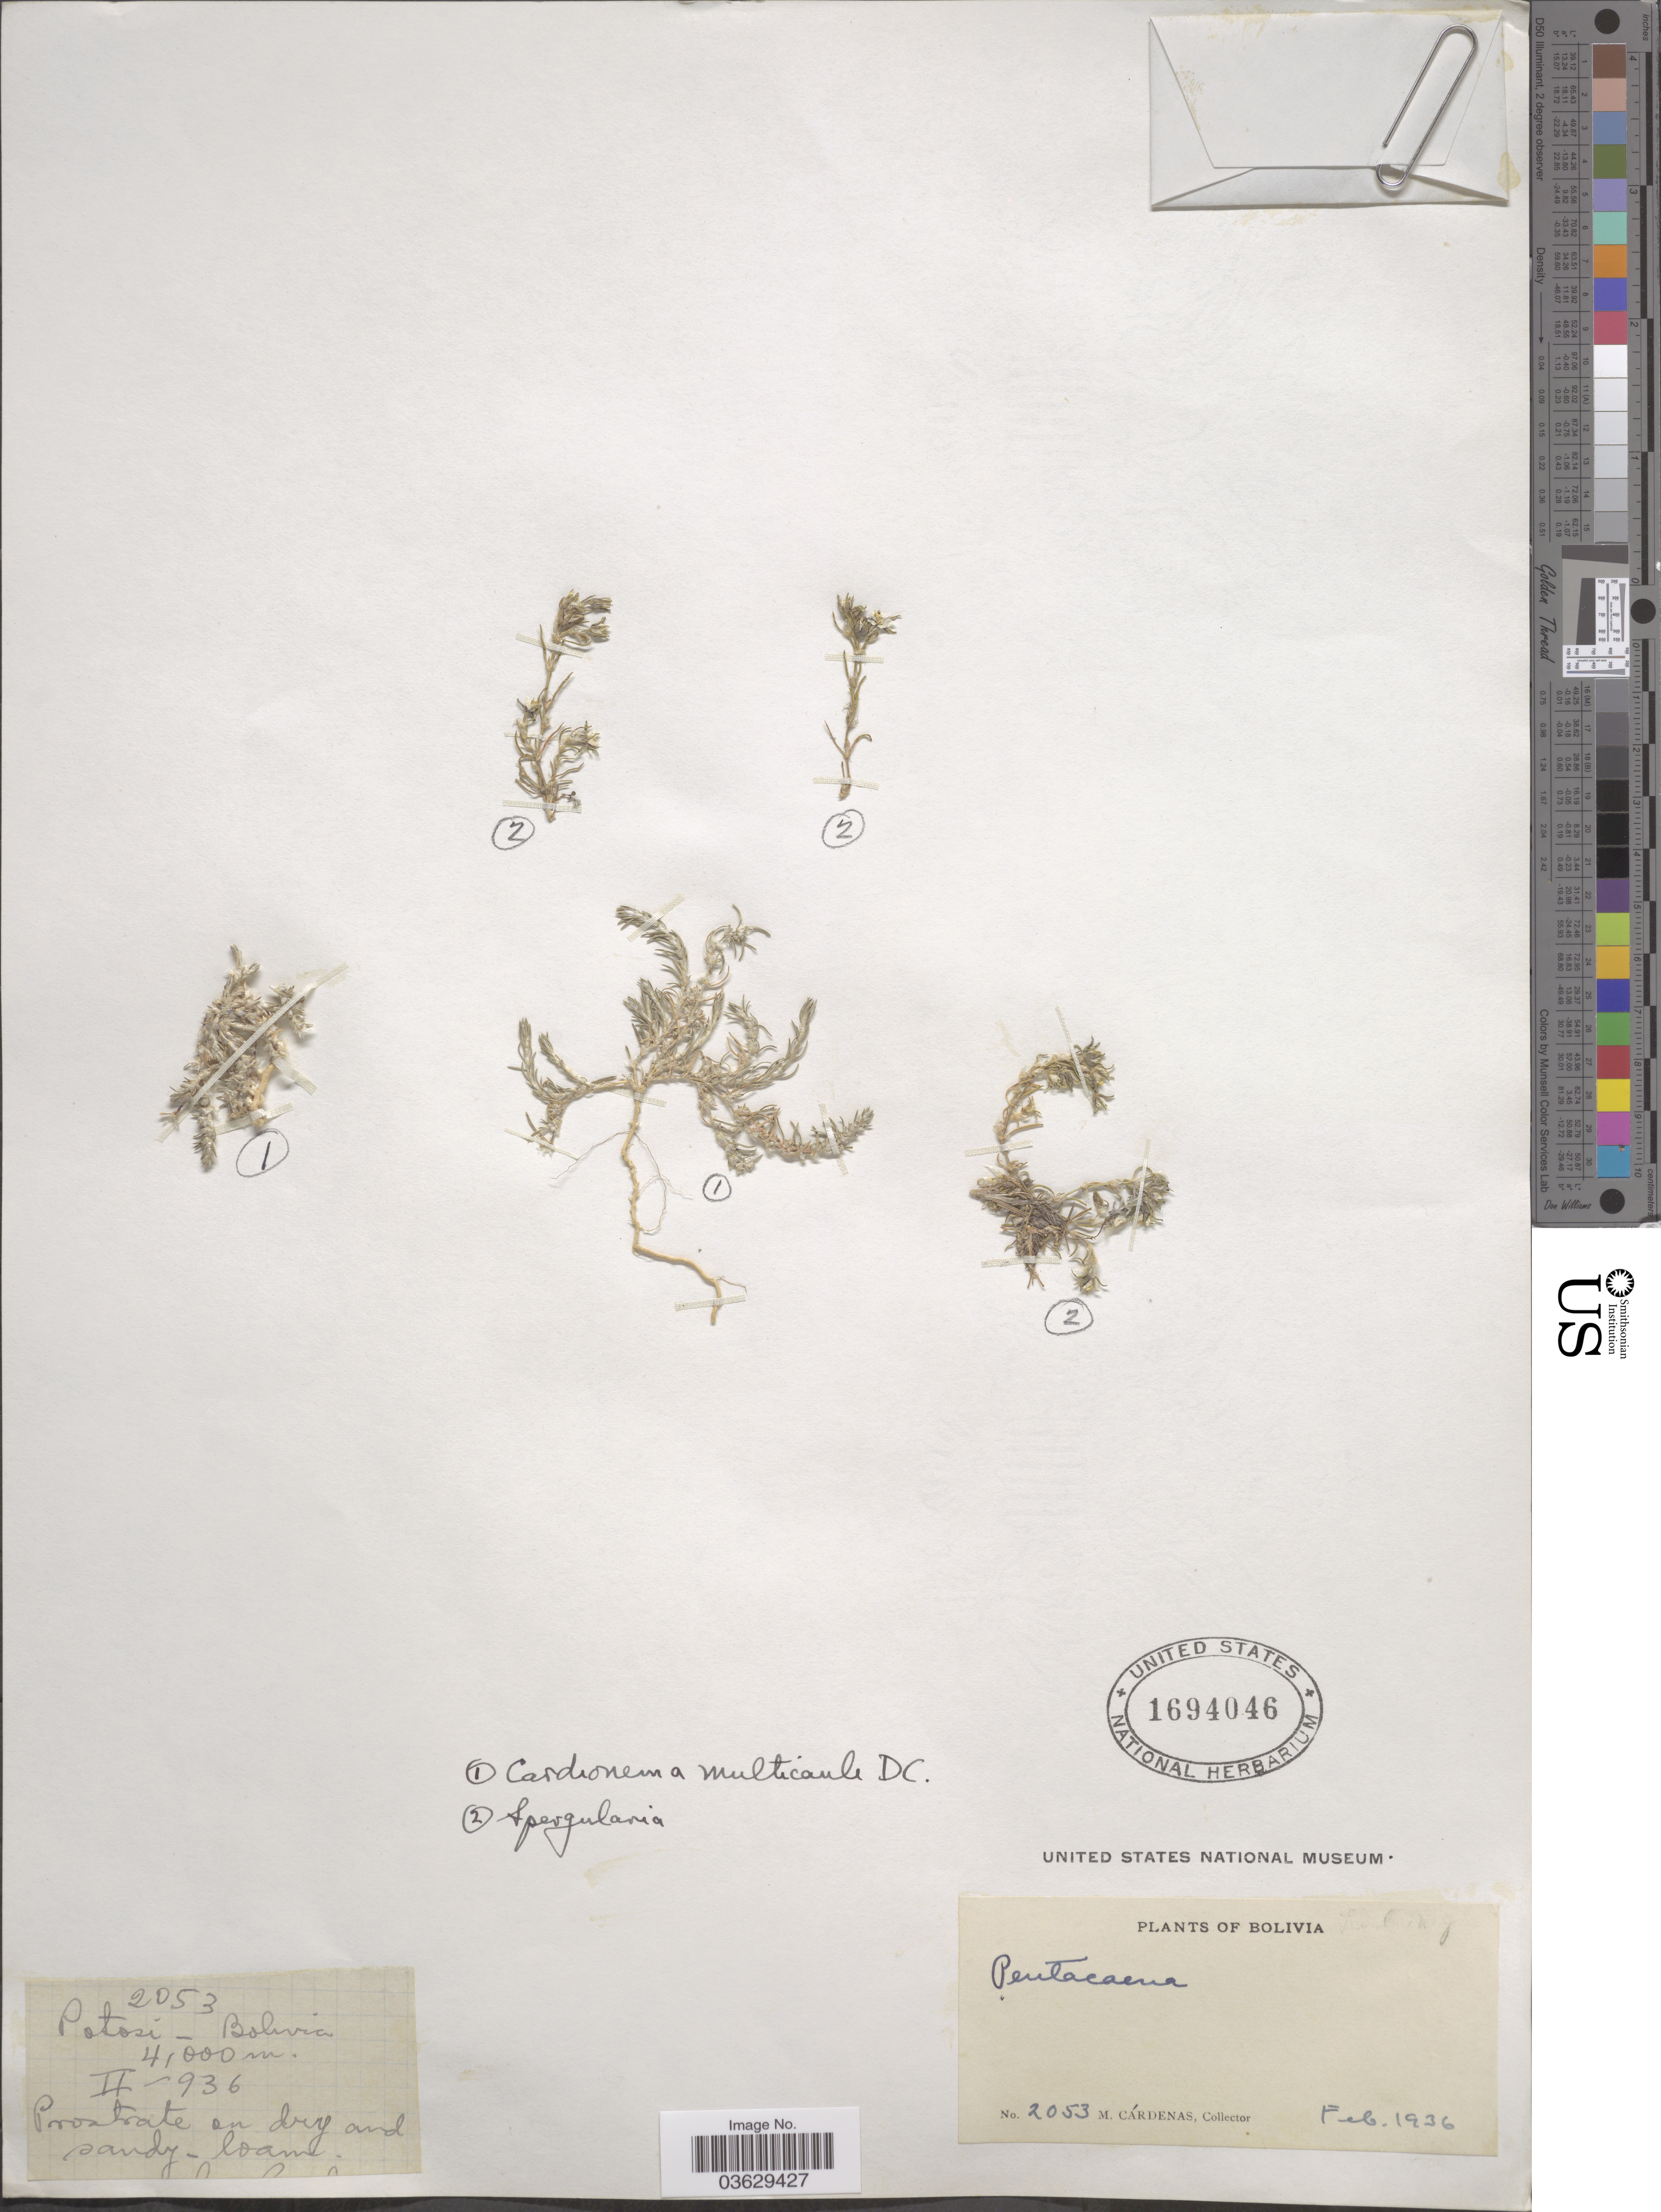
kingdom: Plantae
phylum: Tracheophyta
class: Magnoliopsida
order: Caryophyllales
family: Caryophyllaceae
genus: Cardionema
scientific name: Cardionema ramosissimum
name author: (Weinm.) A. Nelson & J.F. Macbr.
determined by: U.S. National Herbarium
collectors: M. Cárdenas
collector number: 2053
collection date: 1936-02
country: Bolivia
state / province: Potosi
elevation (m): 4000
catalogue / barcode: US 1694046